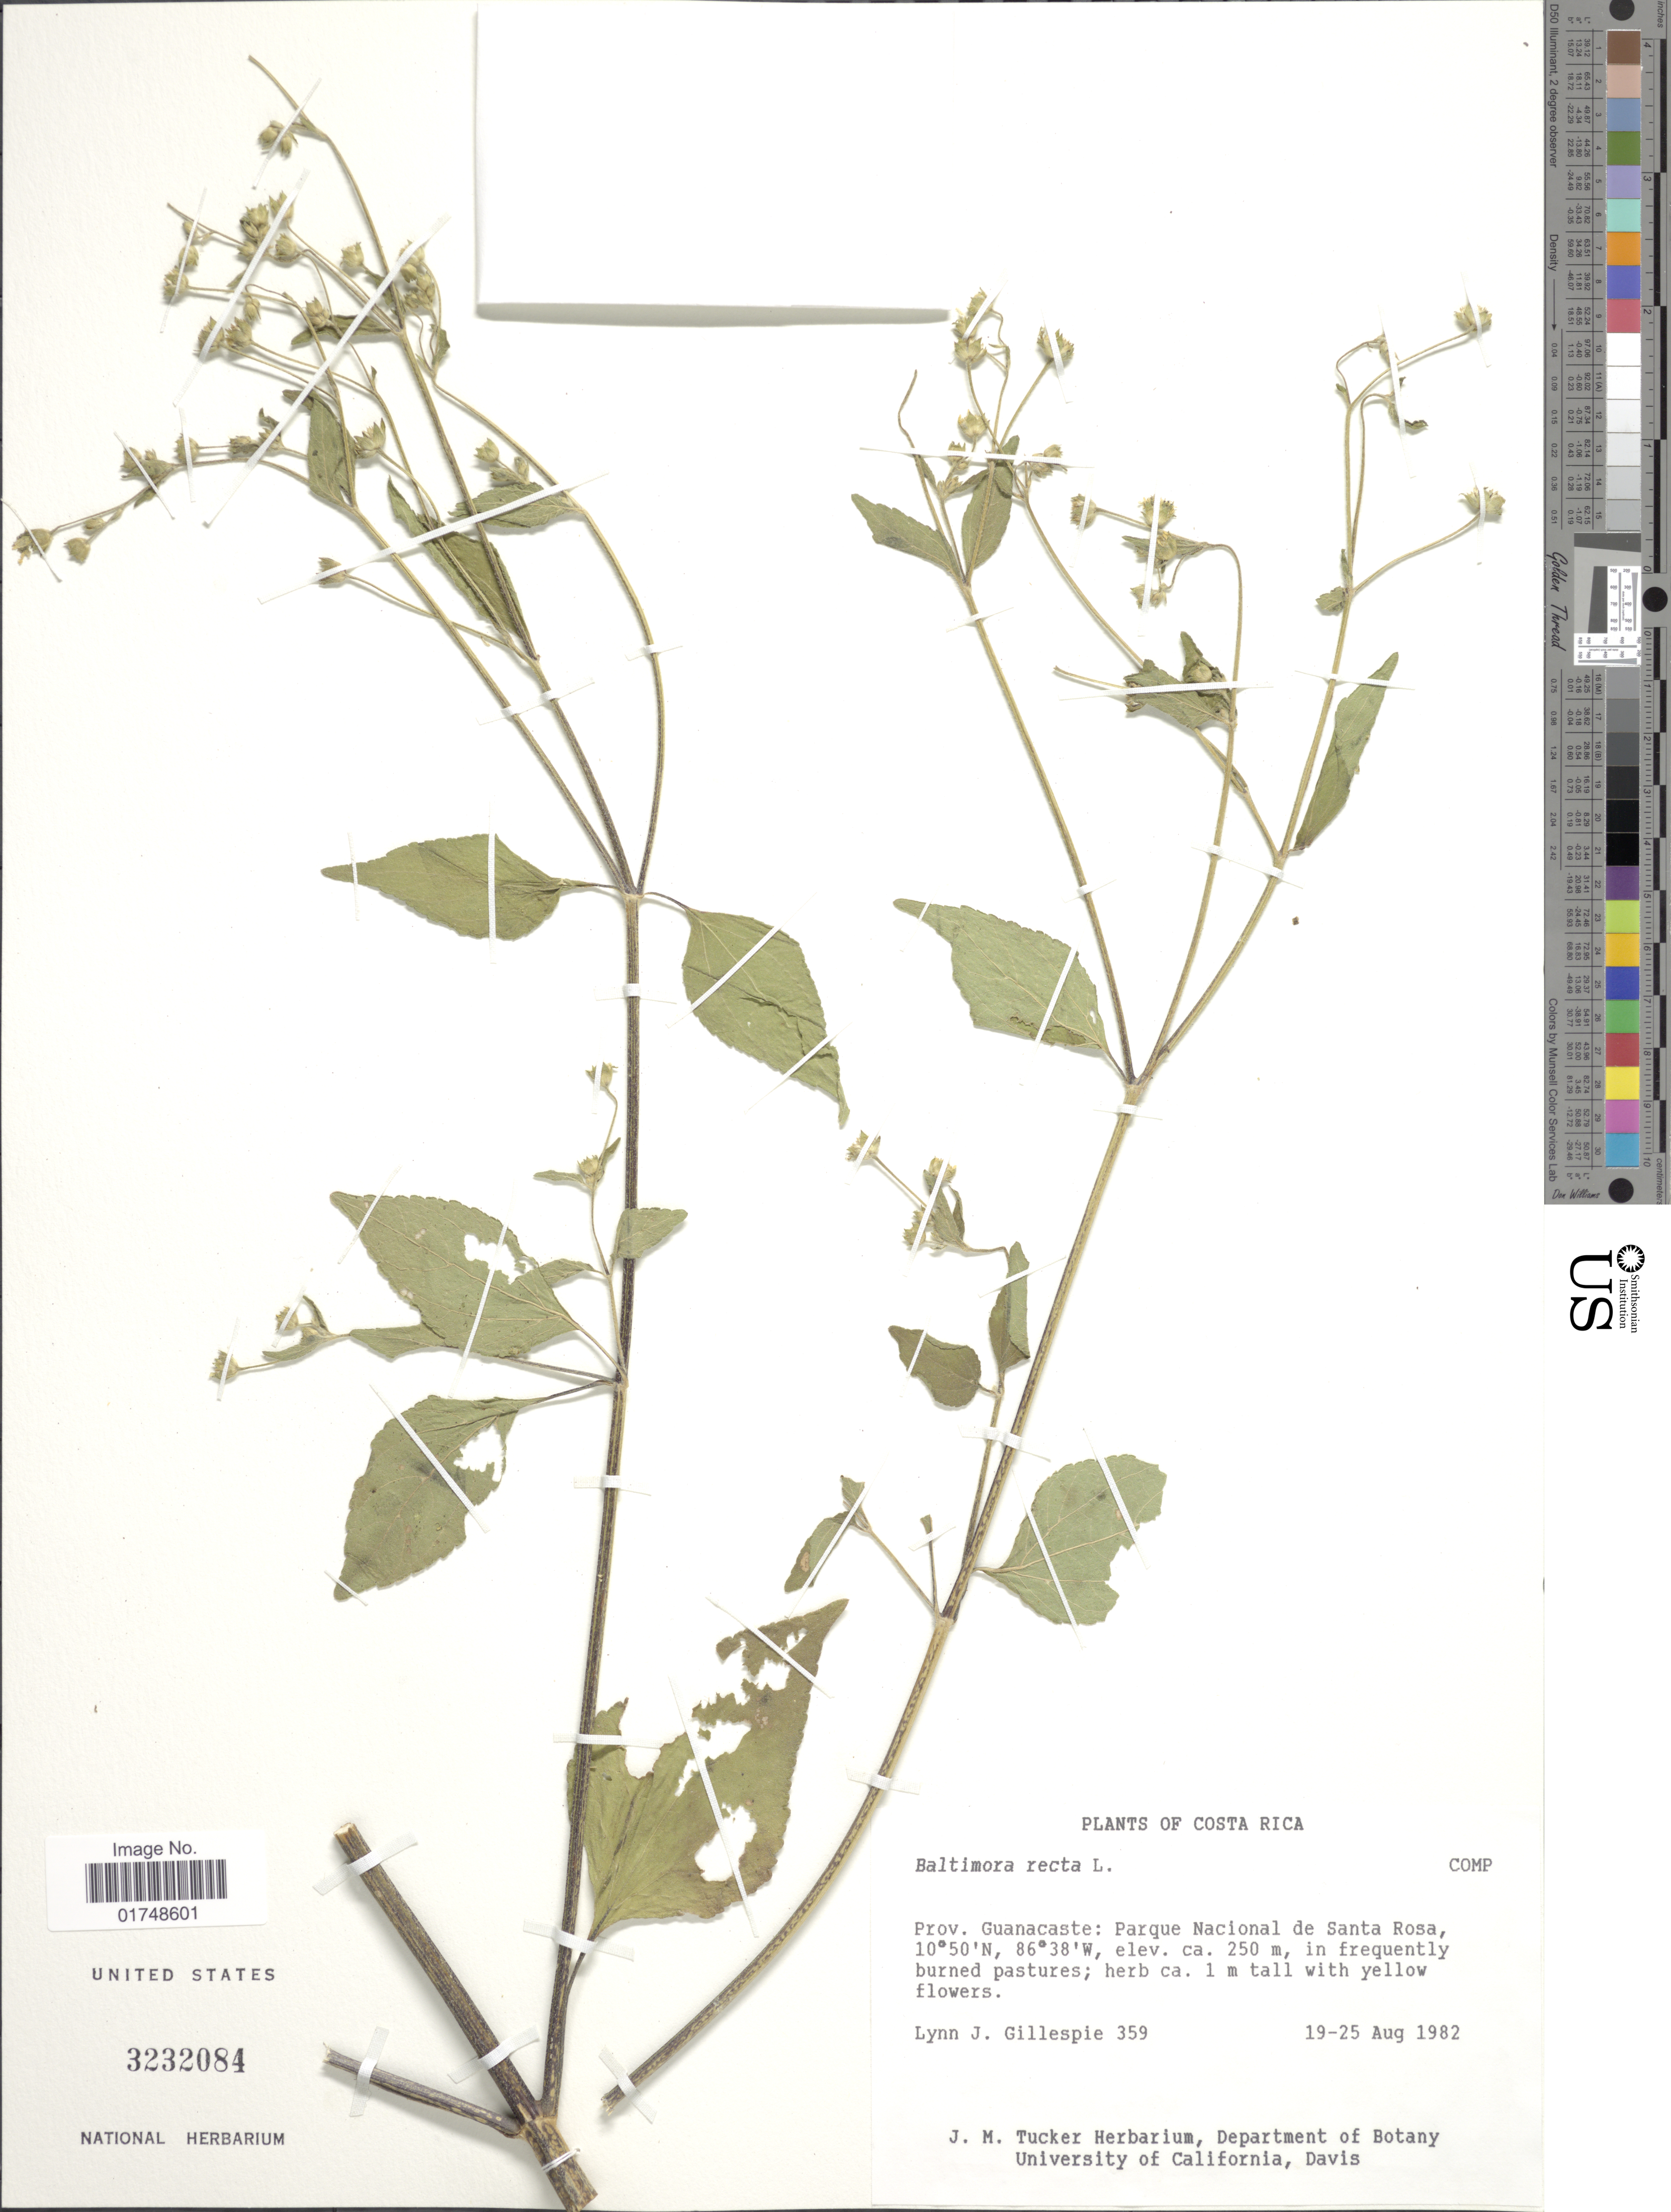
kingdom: Plantae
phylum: Tracheophyta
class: Magnoliopsida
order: Asterales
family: Asteraceae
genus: Baltimora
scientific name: Baltimora recta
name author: L.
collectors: L. J. Gillespie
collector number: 359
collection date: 1982-05-19/1982-08-25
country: Costa Rica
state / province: Guanacaste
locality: Prov. Guanacaste: Parque Nacional de Santa Rosa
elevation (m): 250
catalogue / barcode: US 3232084